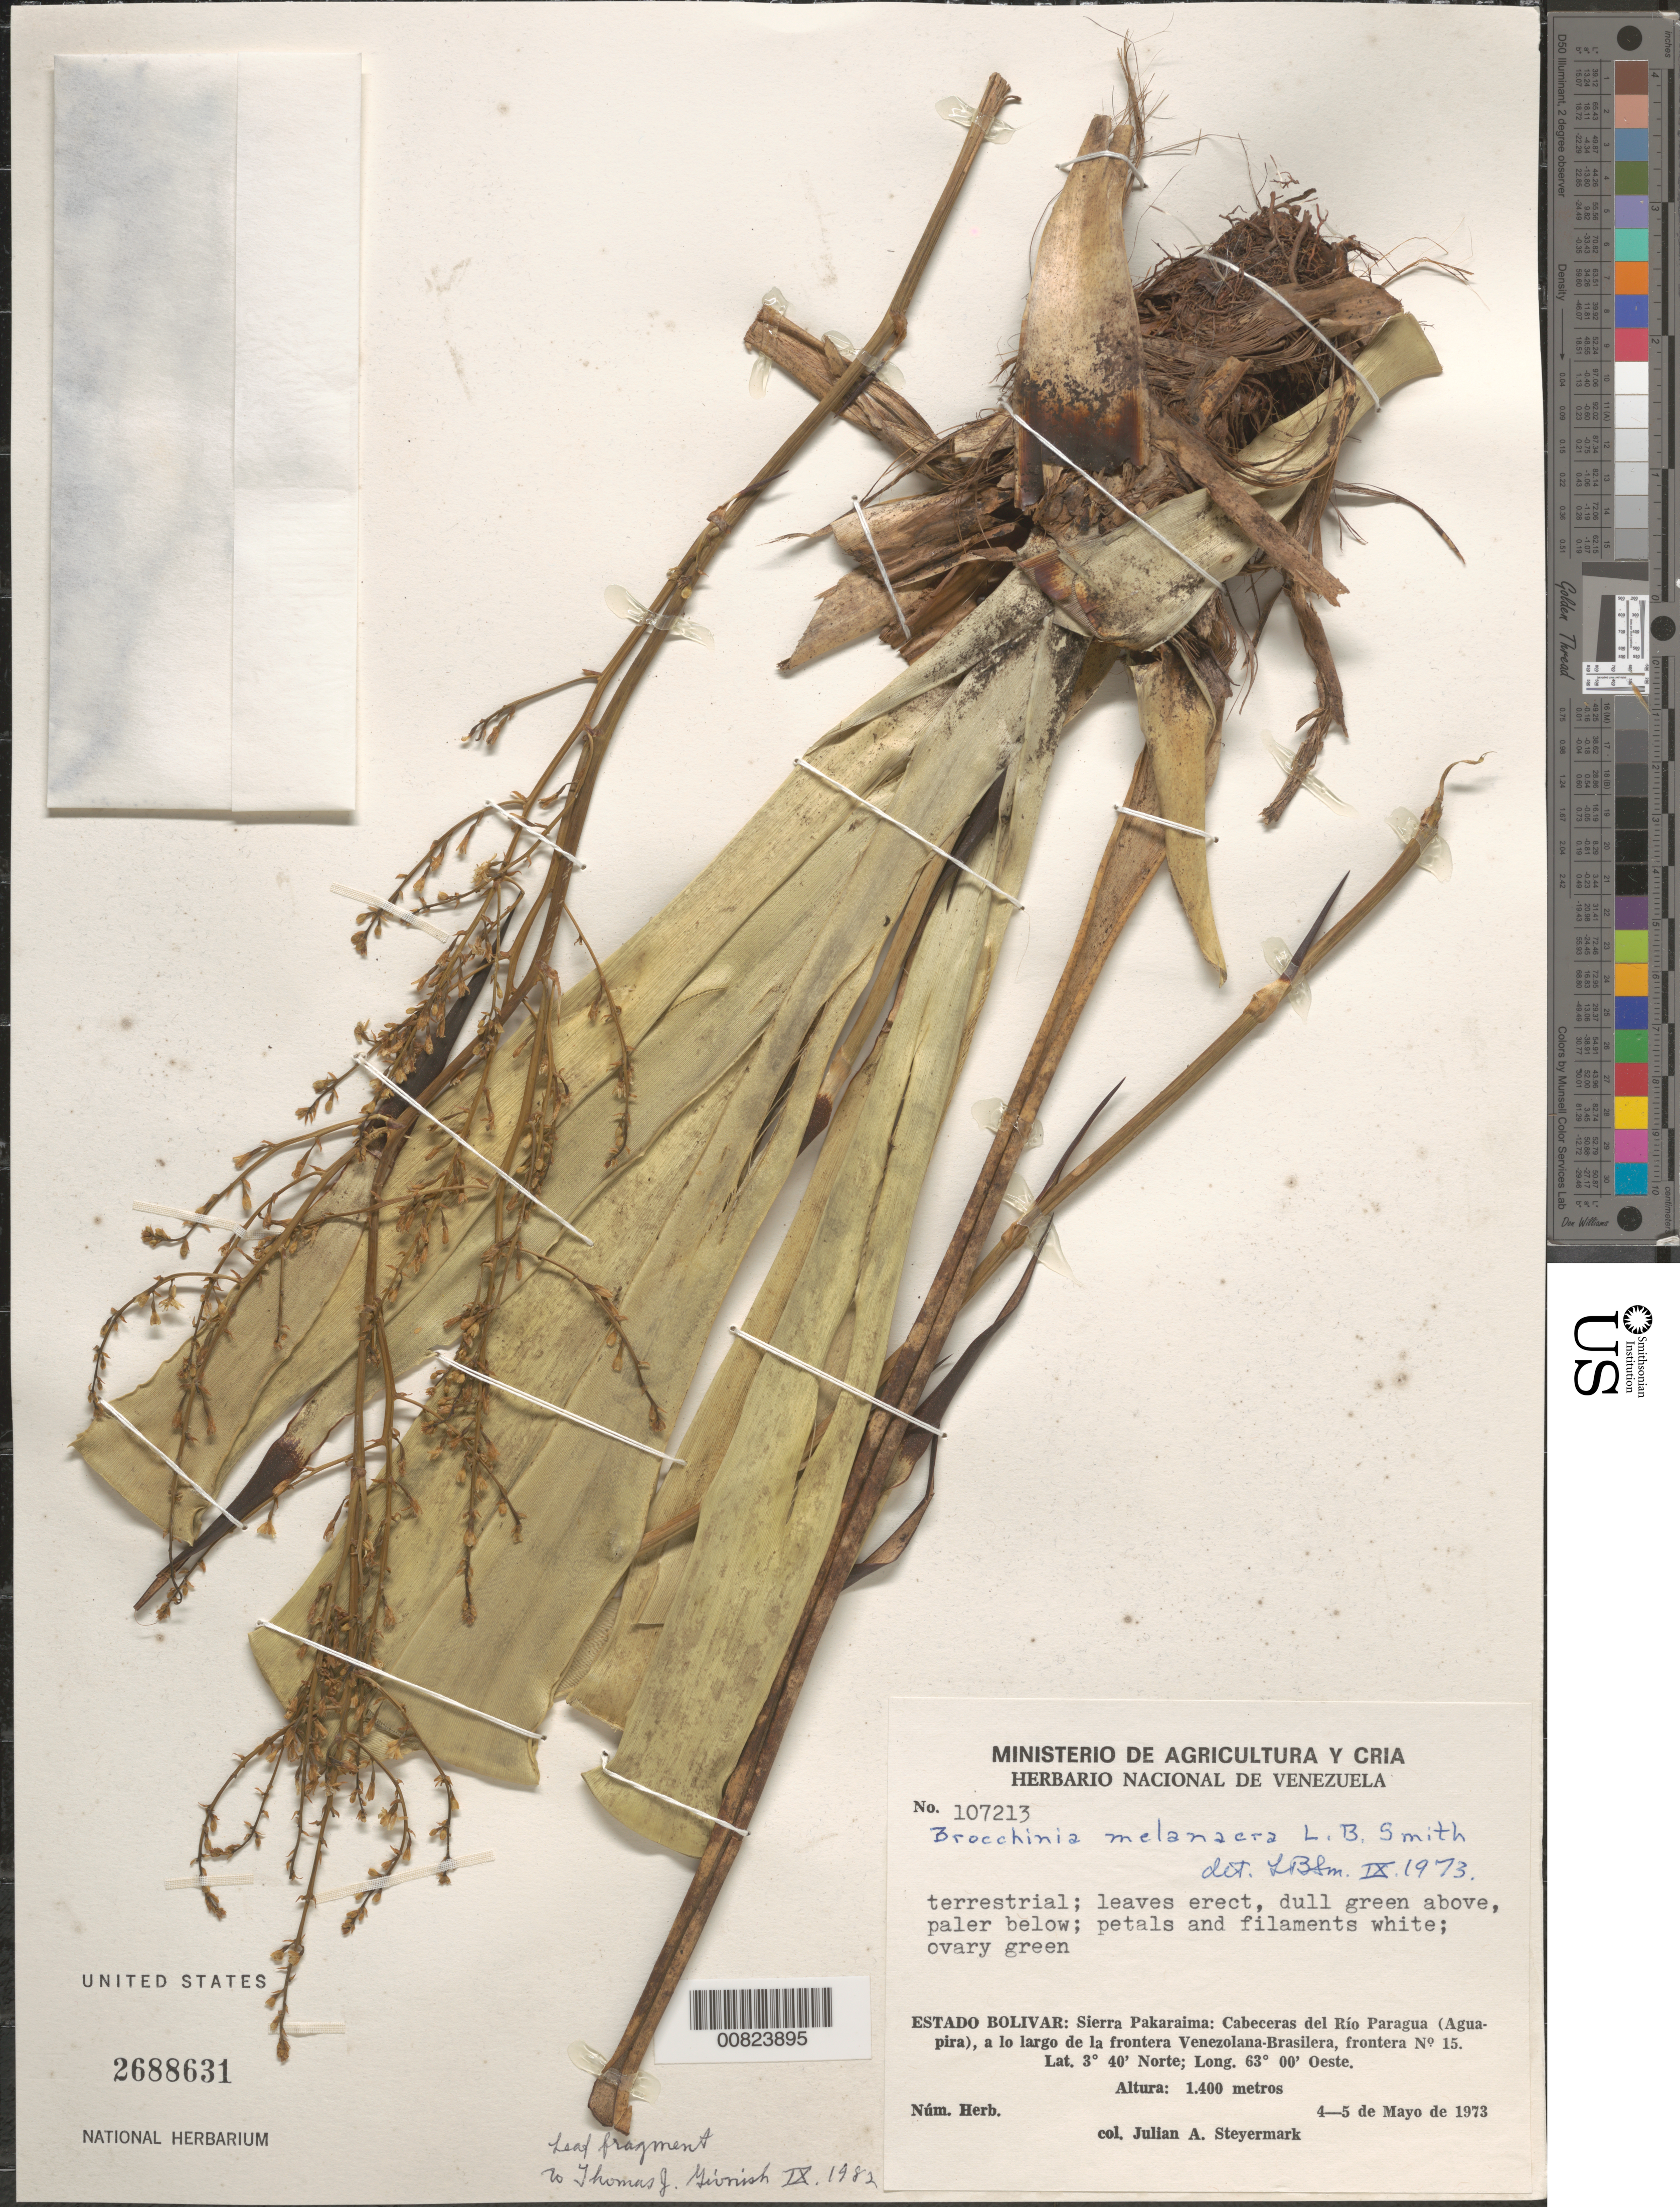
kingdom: Plantae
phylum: Tracheophyta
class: Liliopsida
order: Poales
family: Bromeliaceae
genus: Brocchinia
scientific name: Brocchinia melanacra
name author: L.B. Sm.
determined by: Smith, Lyman B., (US), NMNH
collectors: J. Steyermark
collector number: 107213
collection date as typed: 4-May-73 to 5-May-73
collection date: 1973-05-04/1973-05-05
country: Venezuela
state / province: Bolívar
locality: Sierra Pakaraima: cabeceras del Río Paragua (Aguapira), a lo largo de la frontera Venezolana - Brasilera, frontera no. 15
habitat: Headwaters of river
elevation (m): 1400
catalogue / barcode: US 2688631